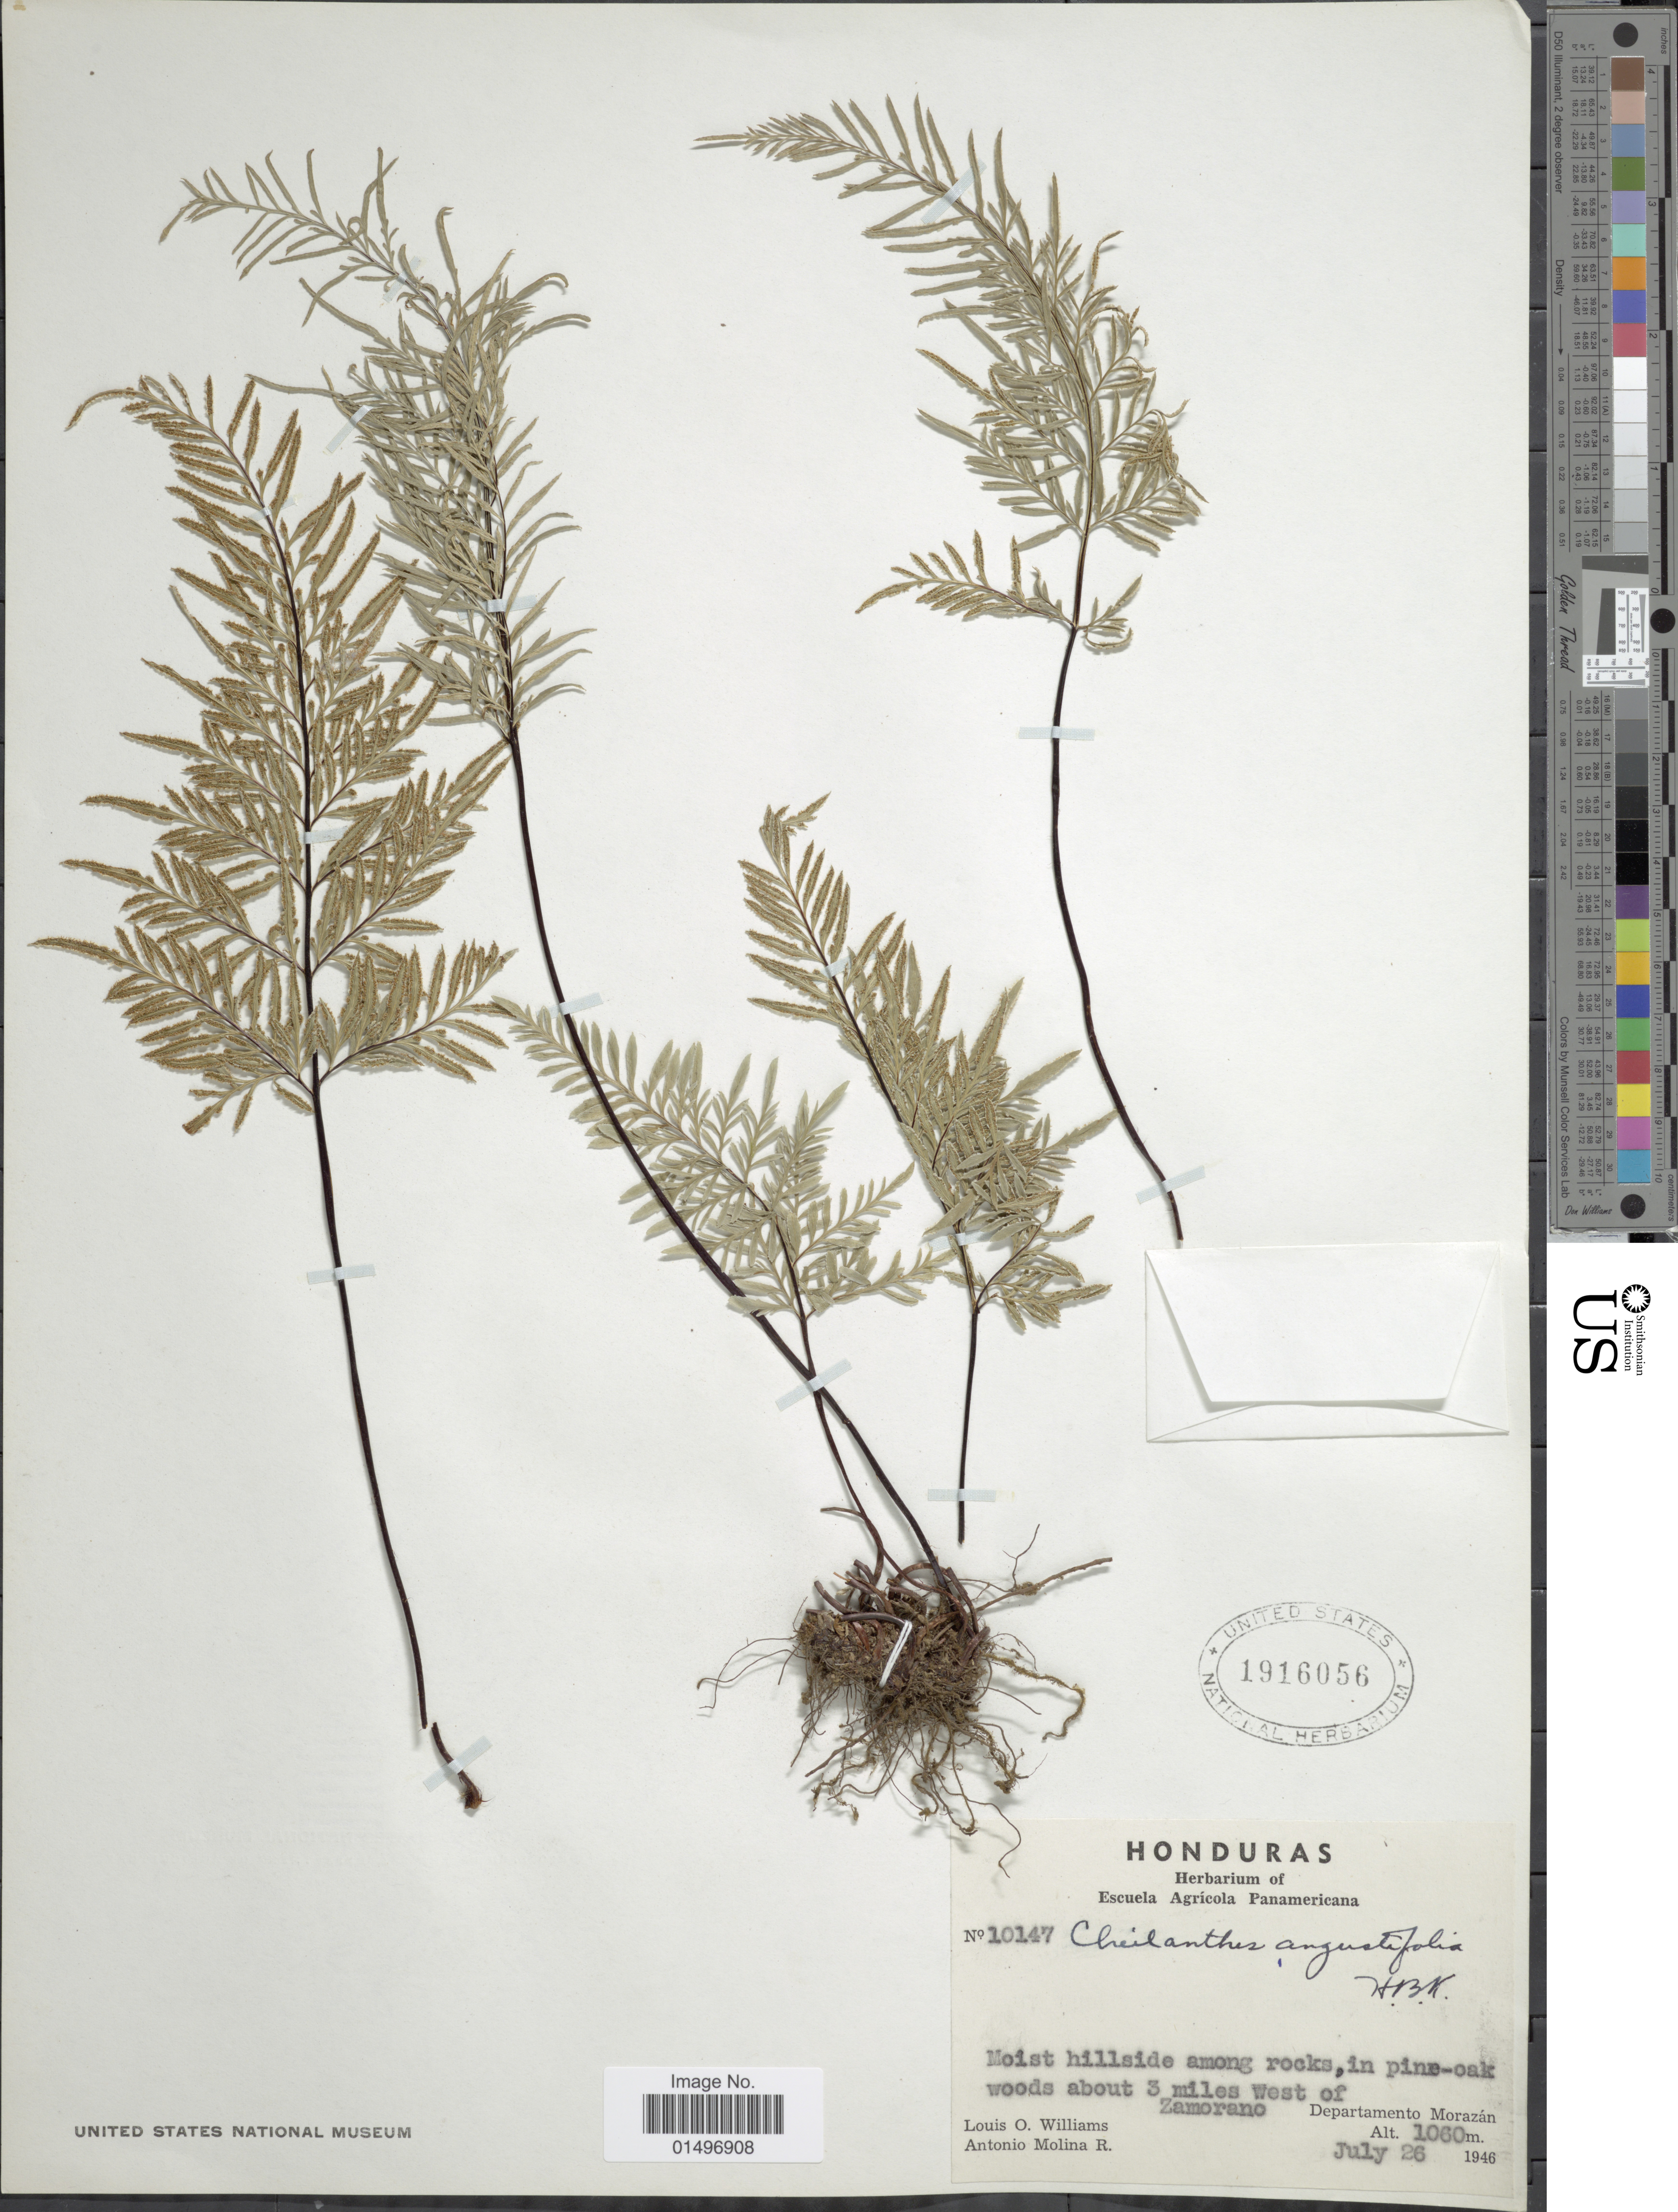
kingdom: Plantae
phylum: Tracheophyta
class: Polypodiopsida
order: Polypodiales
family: Pteridaceae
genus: Gaga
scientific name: Gaga angustifolia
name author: (Kunth) Fay W. Li & Windham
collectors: L. O. Williams & A. Molina R.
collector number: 10147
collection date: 1946-07-26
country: Honduras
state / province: Fco. Morazán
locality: Honduras, about 3 miles west of Zamorano, Departamento Morazan.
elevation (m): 1060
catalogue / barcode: US 1916056